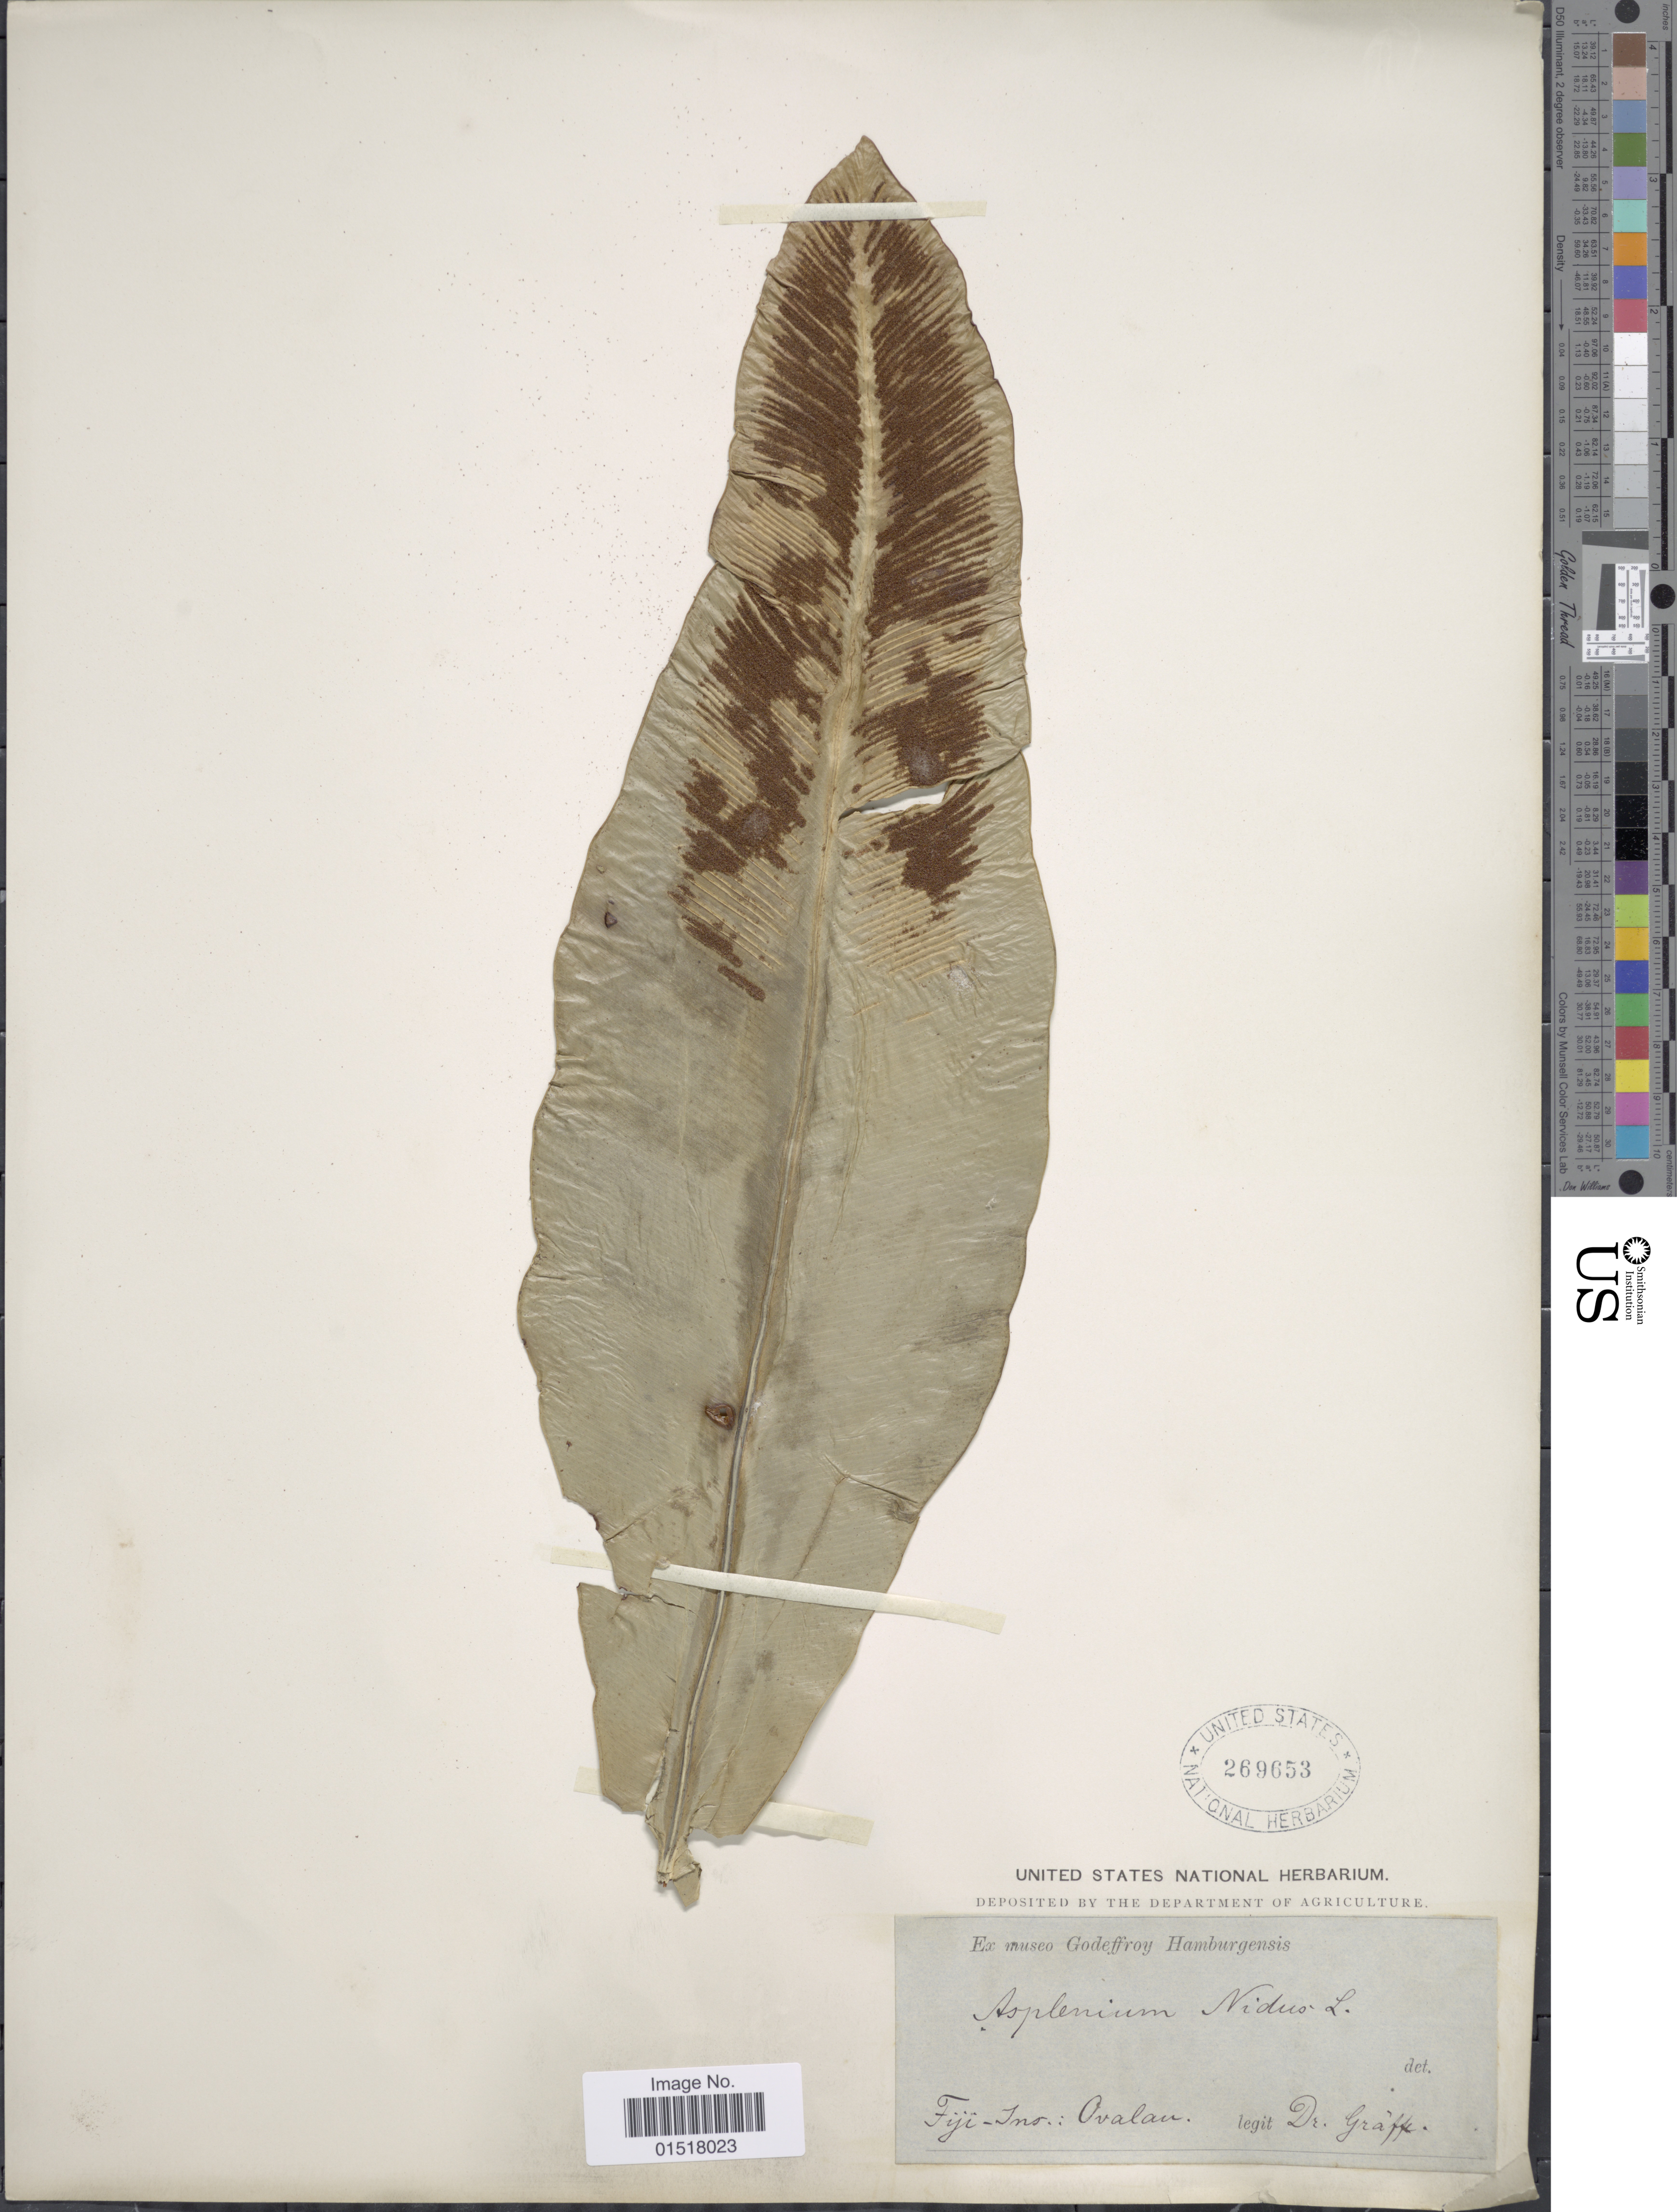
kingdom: Plantae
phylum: Tracheophyta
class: Polypodiopsida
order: Polypodiales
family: Aspleniaceae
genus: Asplenium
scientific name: Asplenium nidus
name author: L.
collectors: Graeffe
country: Fiji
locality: Fiji-Ins.: Ovalau.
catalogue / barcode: US 269653